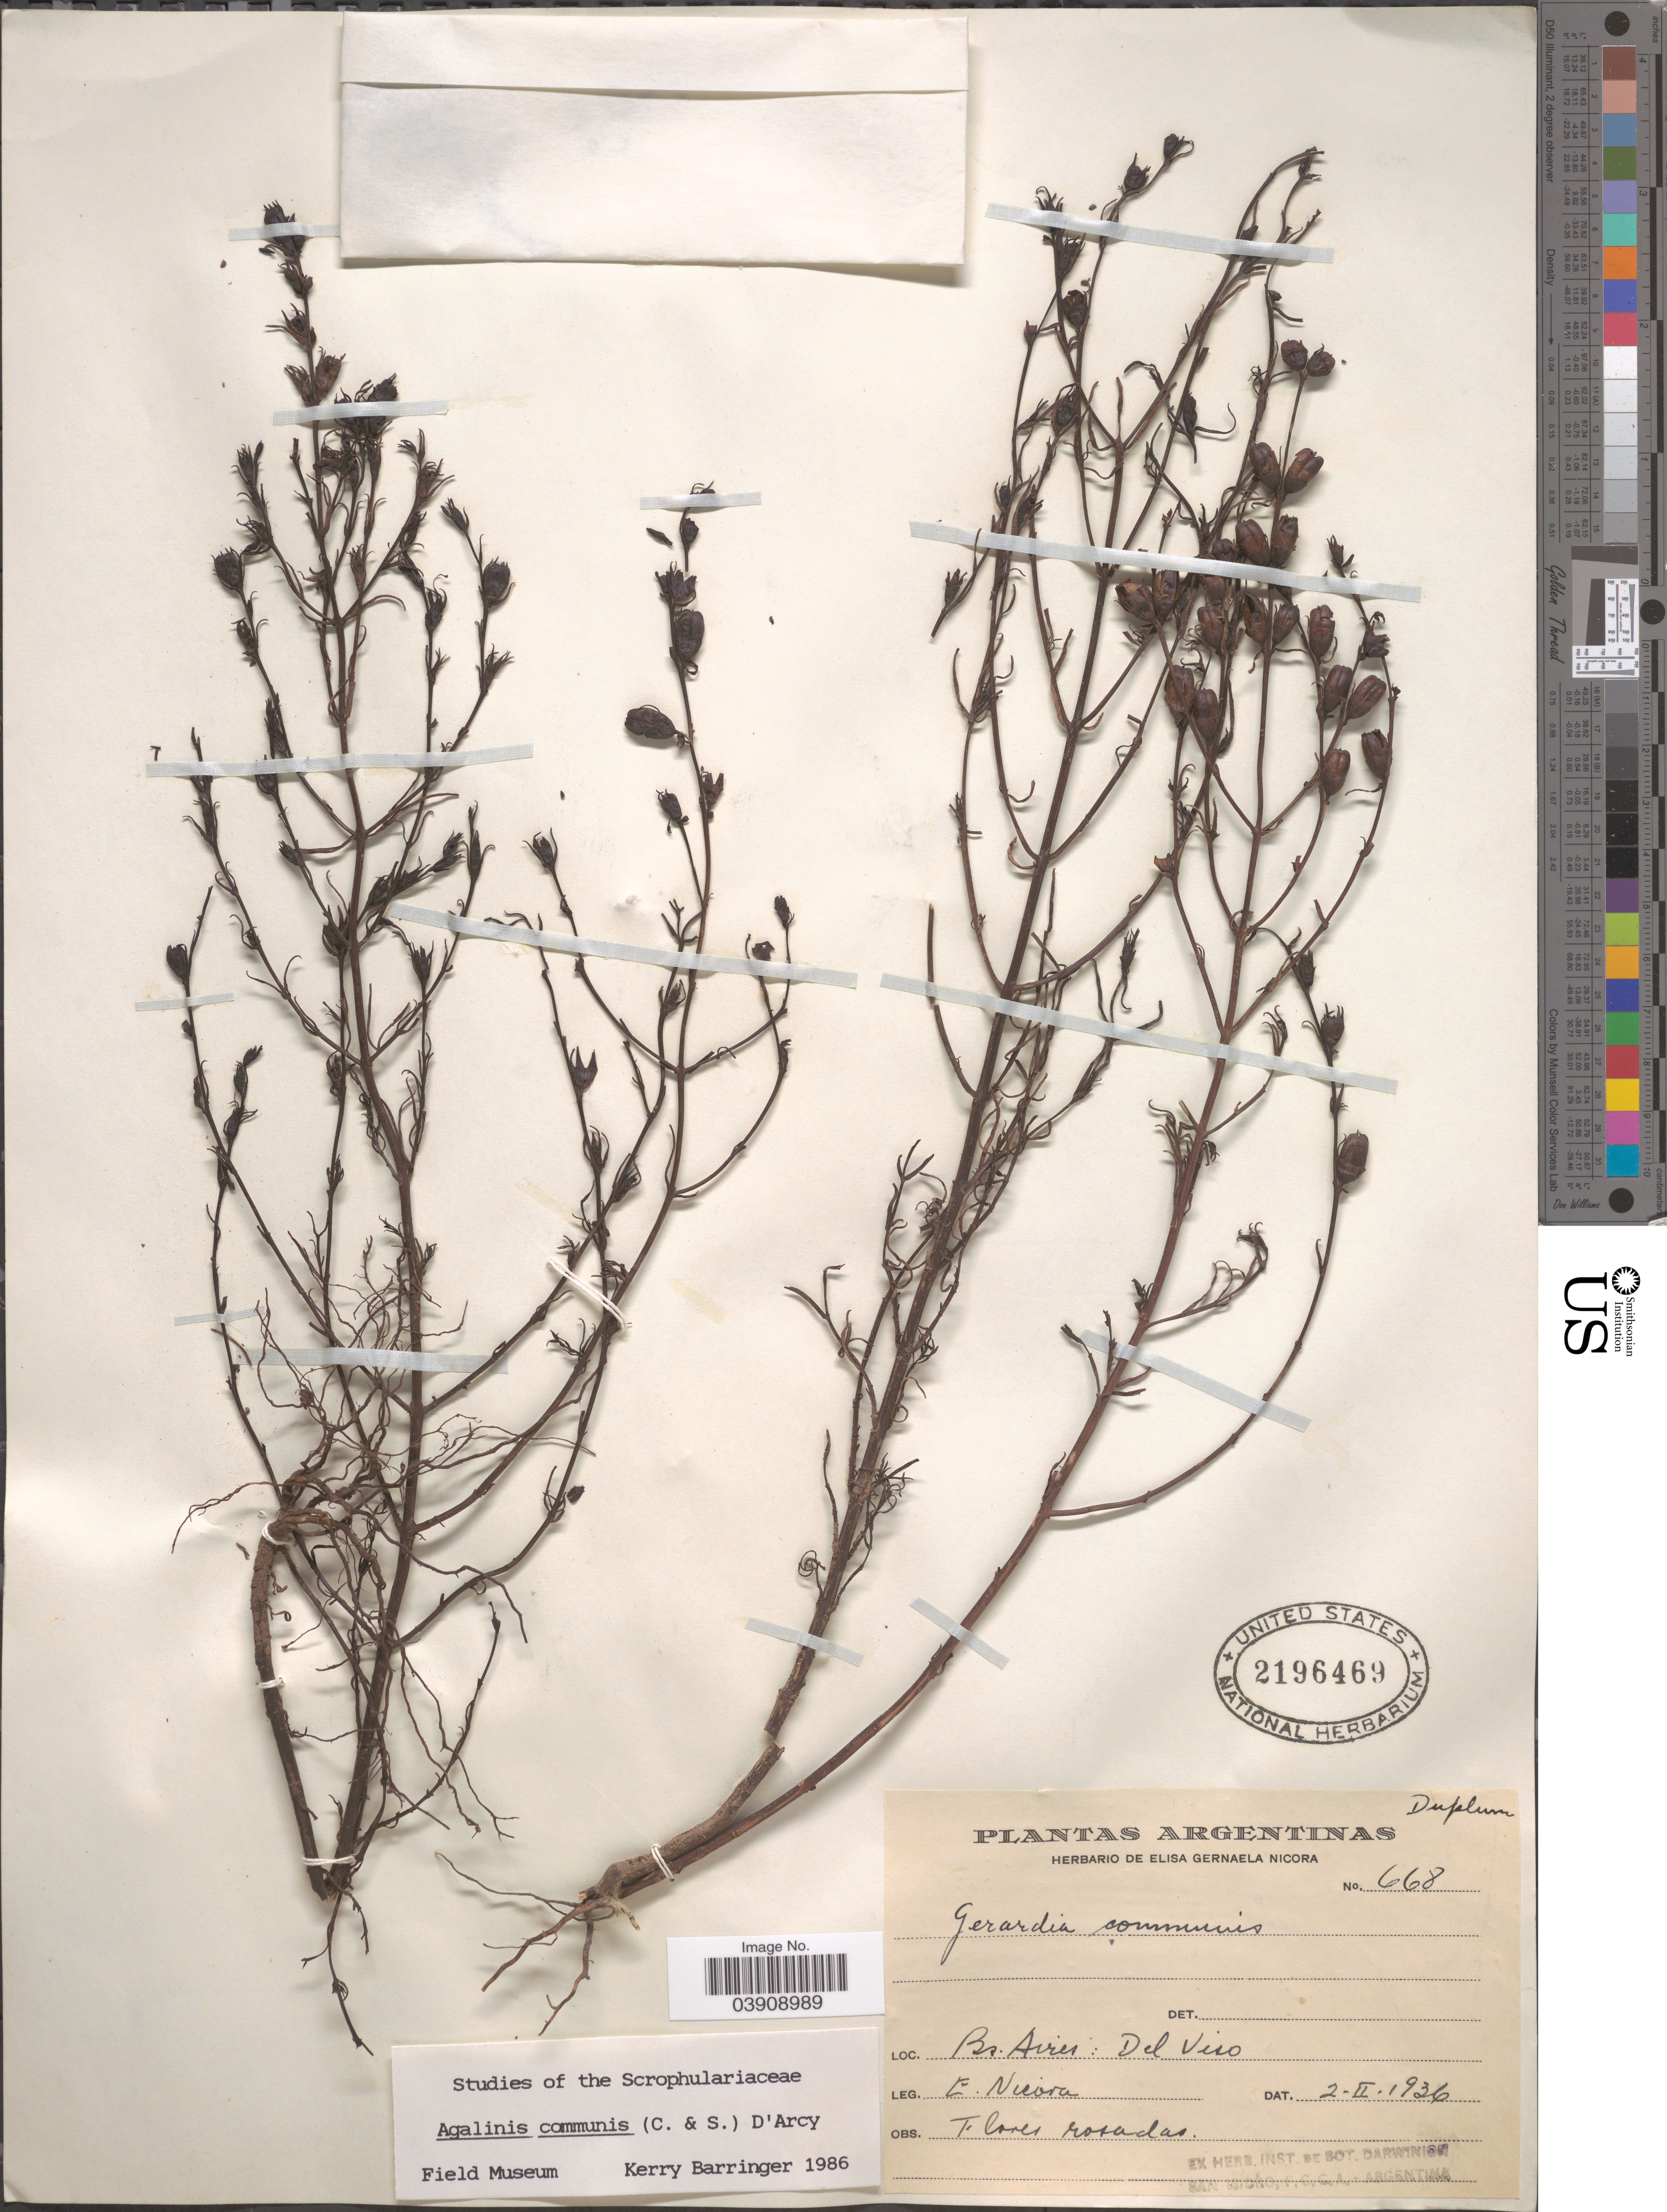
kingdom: Plantae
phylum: Tracheophyta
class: Magnoliopsida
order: Lamiales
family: Orobanchaceae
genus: Agalinis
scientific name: Agalinis communis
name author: (Cham. & Schltdl.) D'Arcy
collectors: E. Nievra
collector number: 668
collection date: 1936-02-02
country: Argentina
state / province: Buenos Aires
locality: Del Viso.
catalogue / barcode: US 2196469